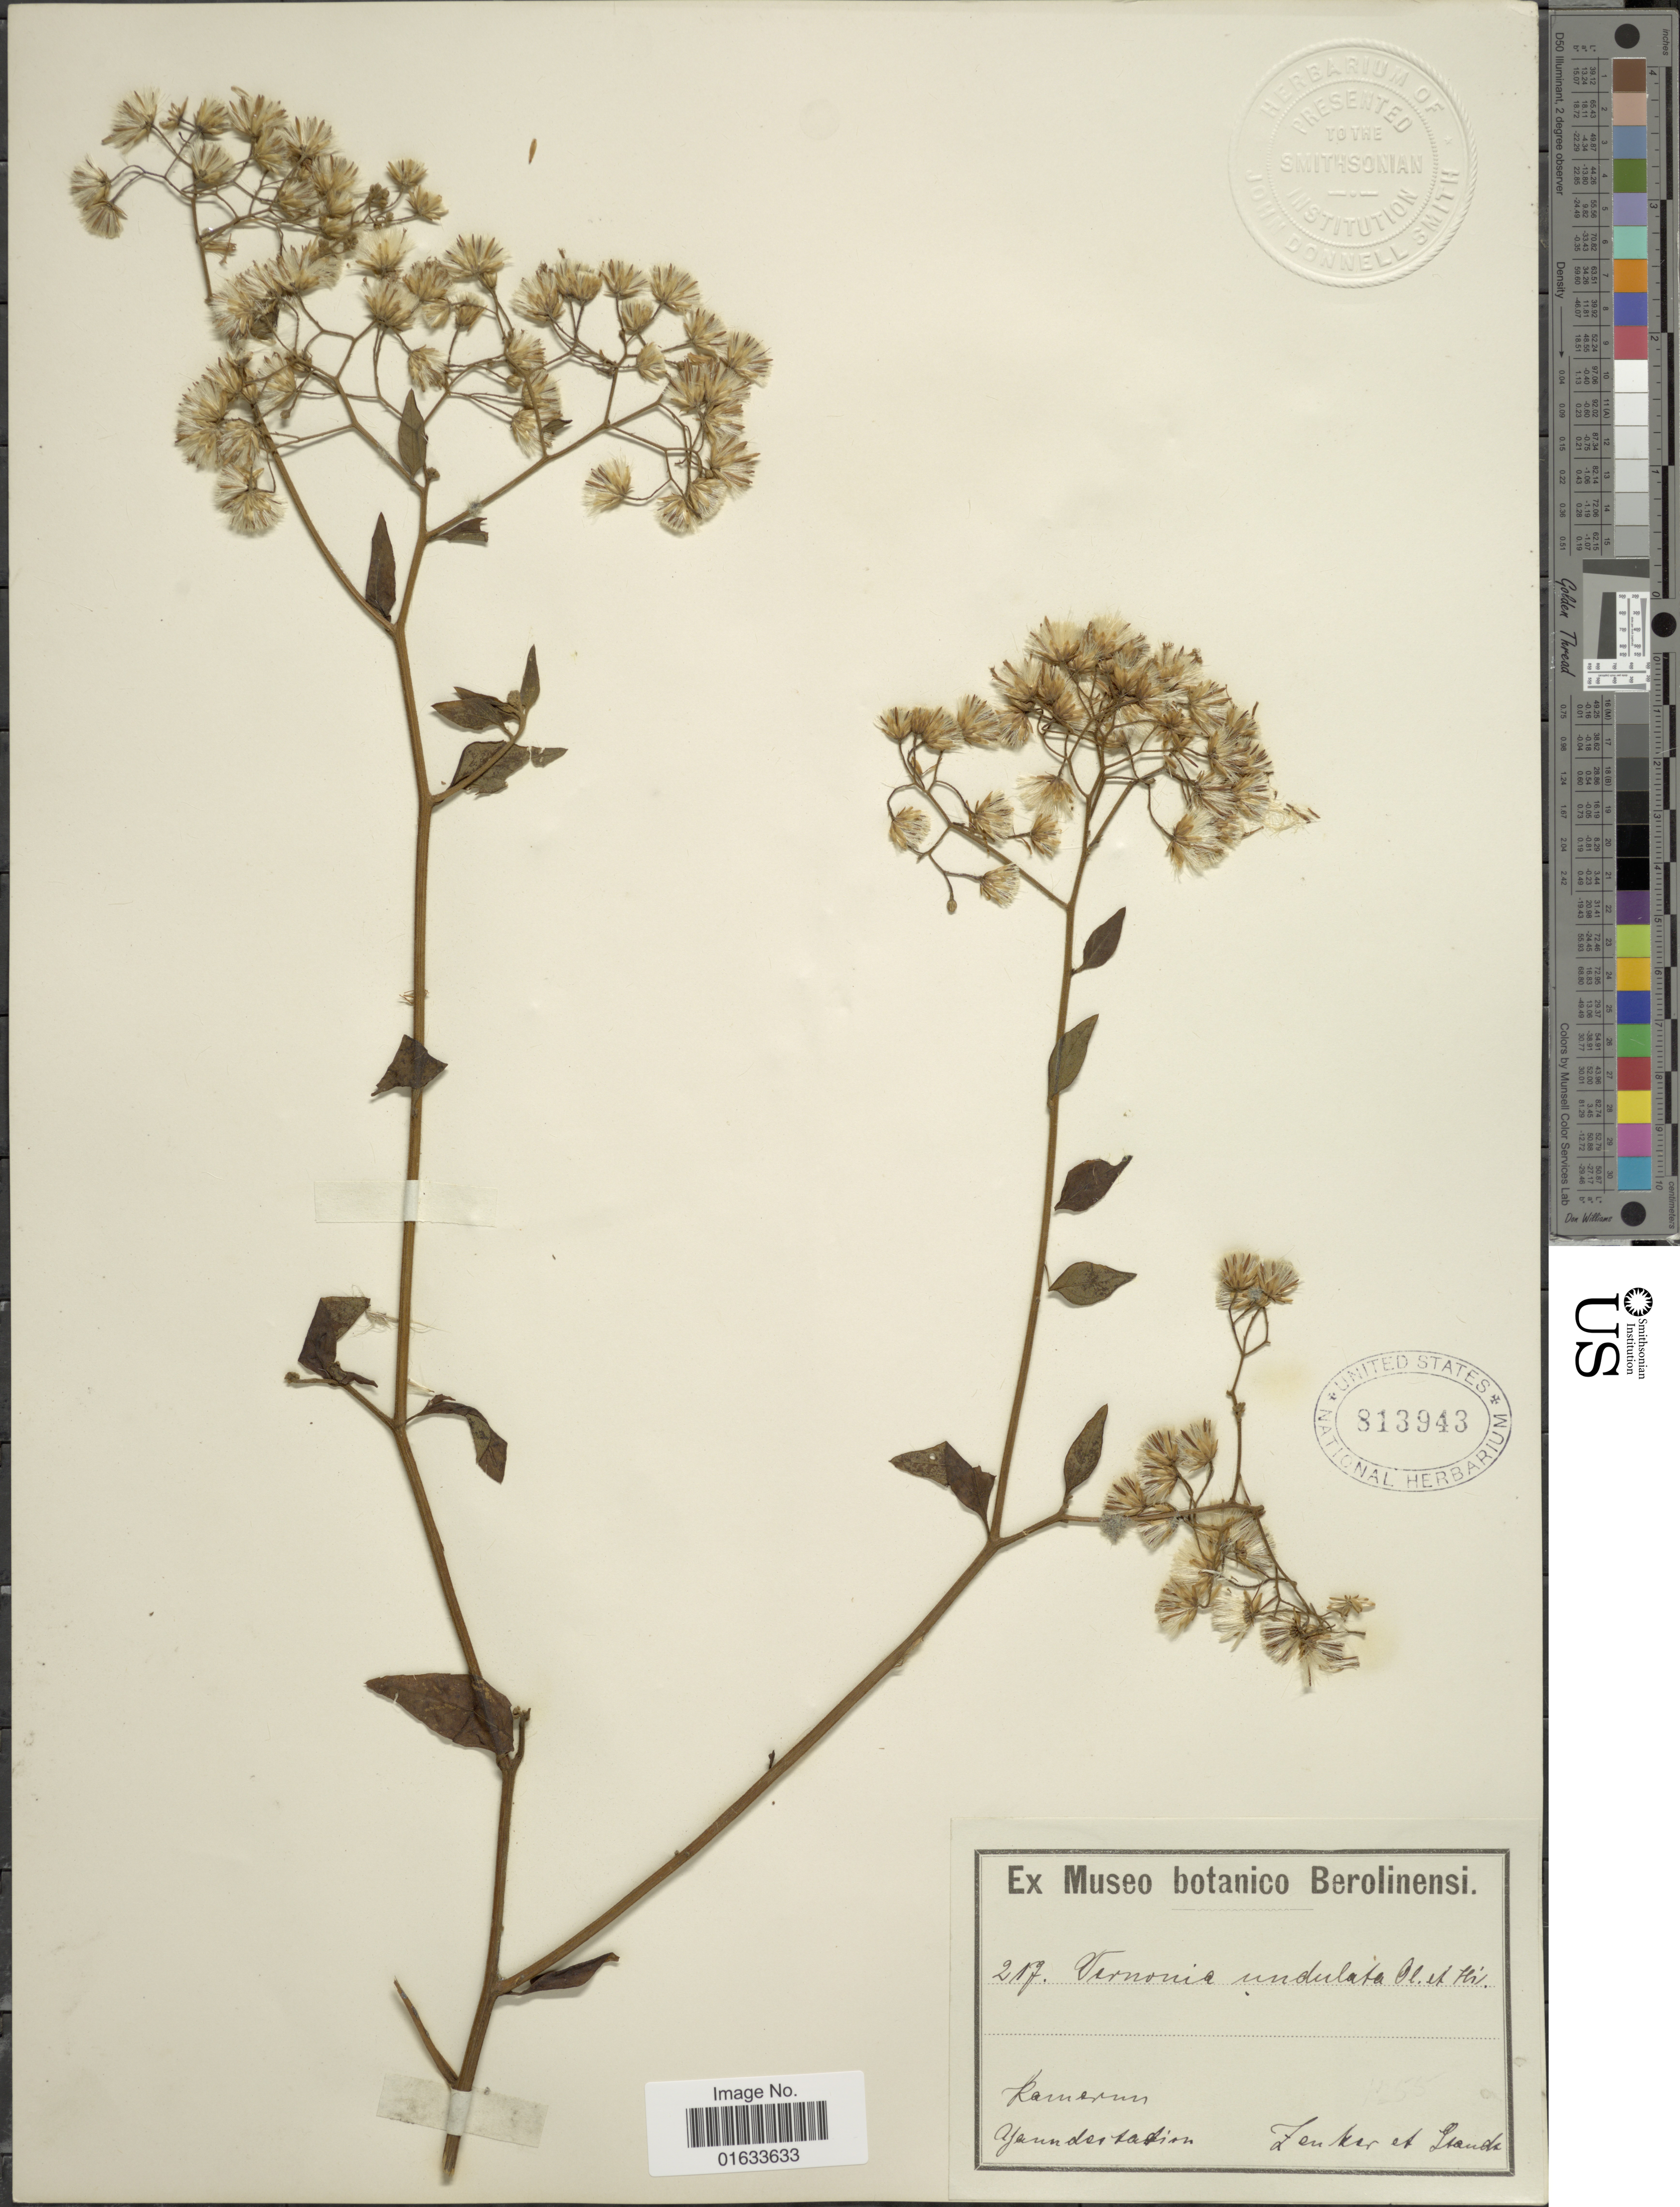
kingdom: Plantae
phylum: Tracheophyta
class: Magnoliopsida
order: Asterales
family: Asteraceae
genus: Distephanus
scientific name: Distephanus biafrae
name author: (Oliv. & Hiern) H. Rob.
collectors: Zenker, -- & -. Staudt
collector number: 217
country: Cameroon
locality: Kamerun. Yaundestation.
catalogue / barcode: US 813943